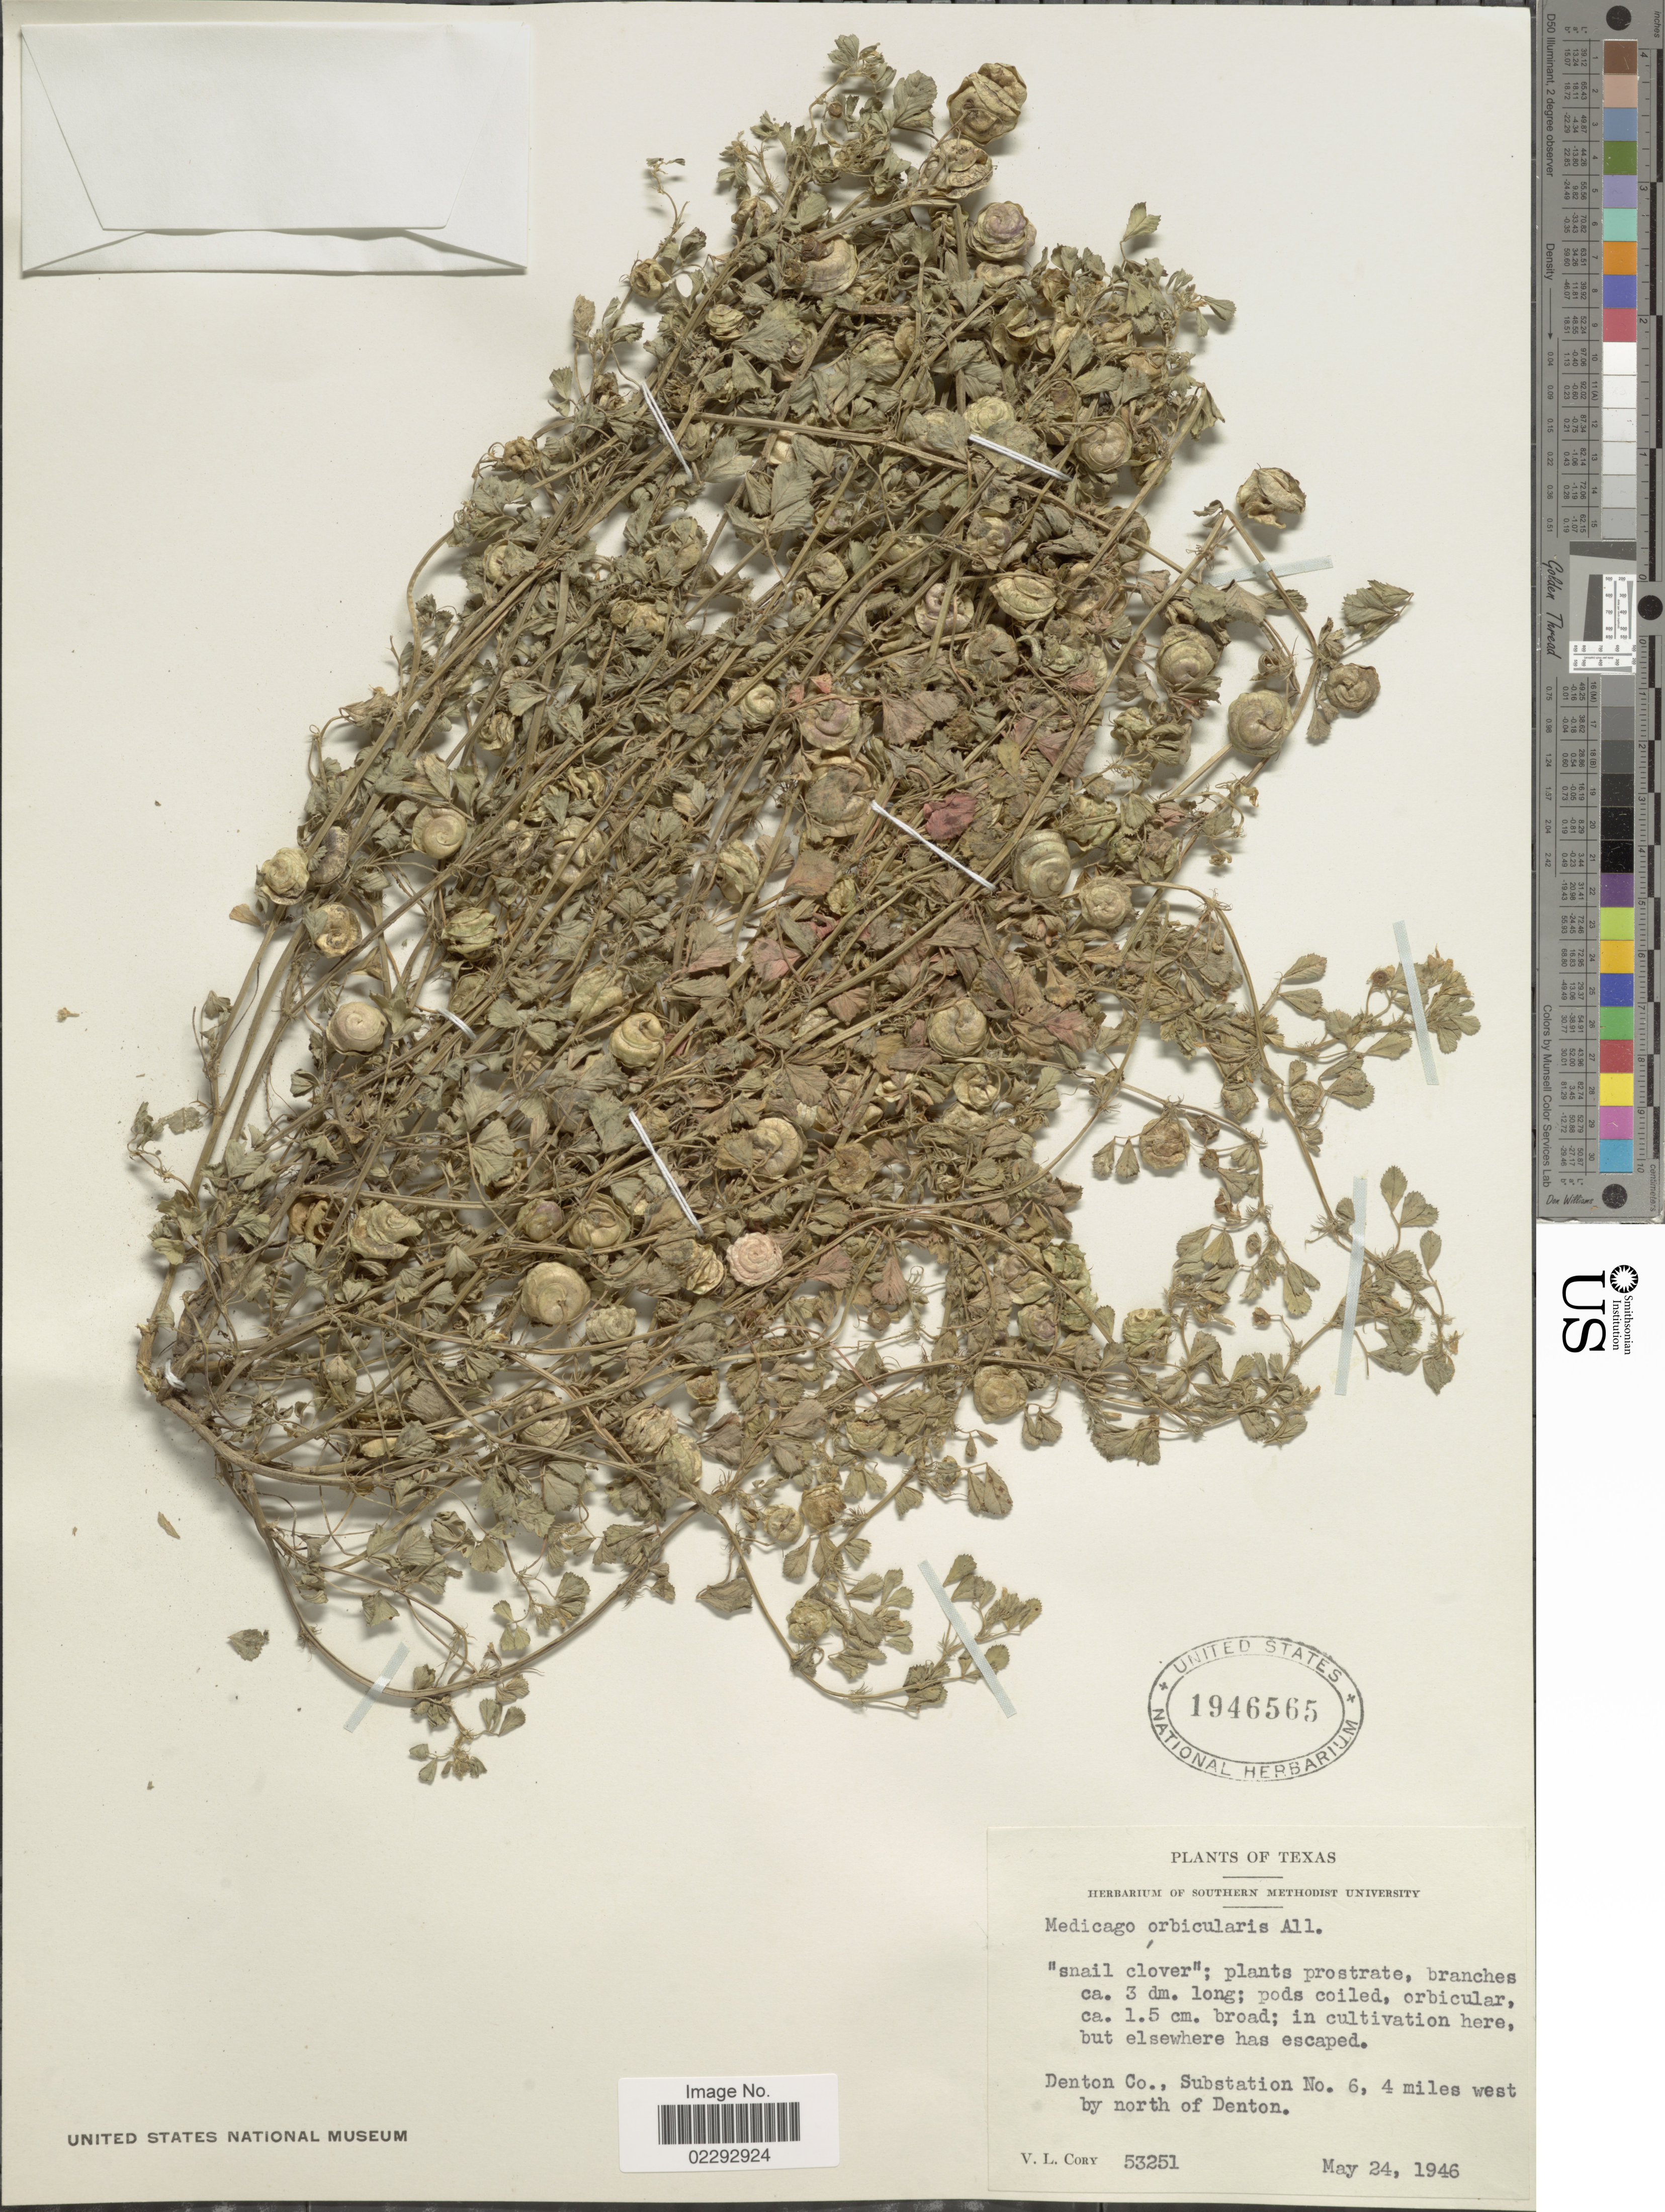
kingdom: Plantae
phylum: Tracheophyta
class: Magnoliopsida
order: Fabales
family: Fabaceae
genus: Medicago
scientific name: Medicago orbicularis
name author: (L.) Bartal.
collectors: V. Cory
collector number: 53251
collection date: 1946-05-24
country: United States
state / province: Texas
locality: Texas, Denton Co., Substation No. 6 , 4 miles west by north of Denton.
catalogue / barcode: US 1946565